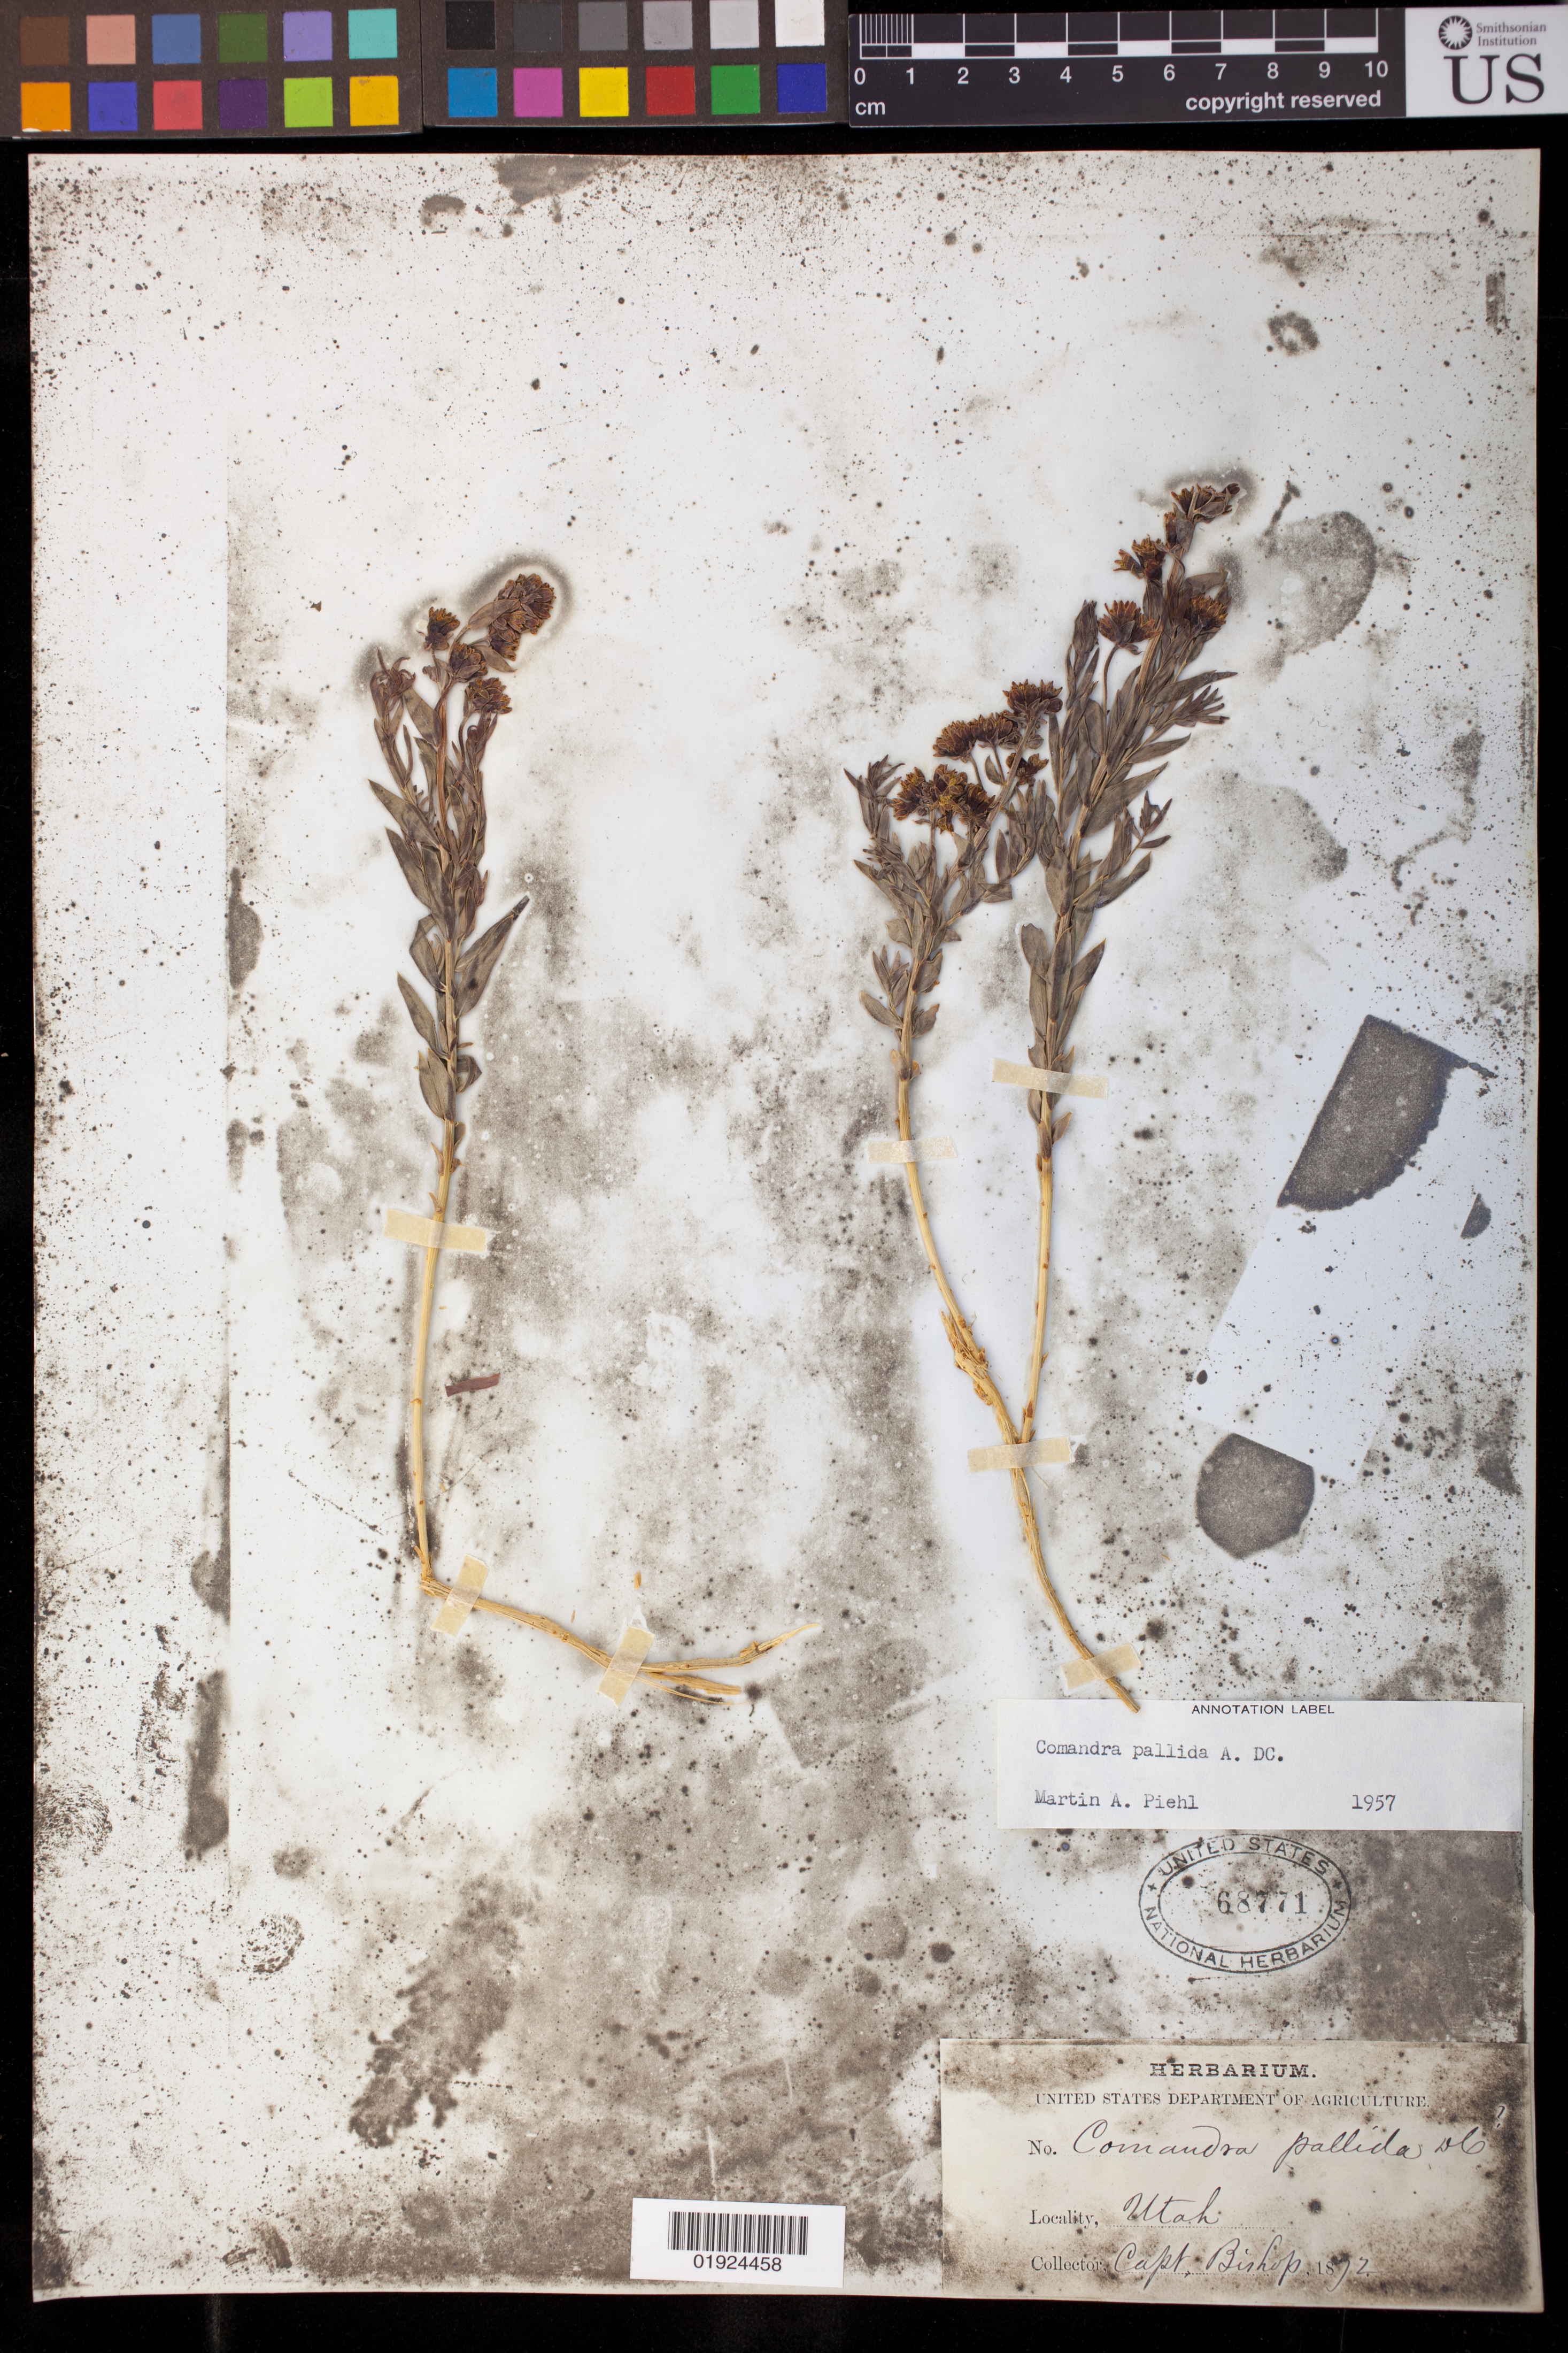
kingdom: Plantae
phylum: Tracheophyta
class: Magnoliopsida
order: Santalales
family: Comandraceae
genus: Comandra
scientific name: Comandra pallida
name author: A. DC.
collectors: F. M. Bishop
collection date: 1872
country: United States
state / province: Utah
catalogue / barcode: US 68771